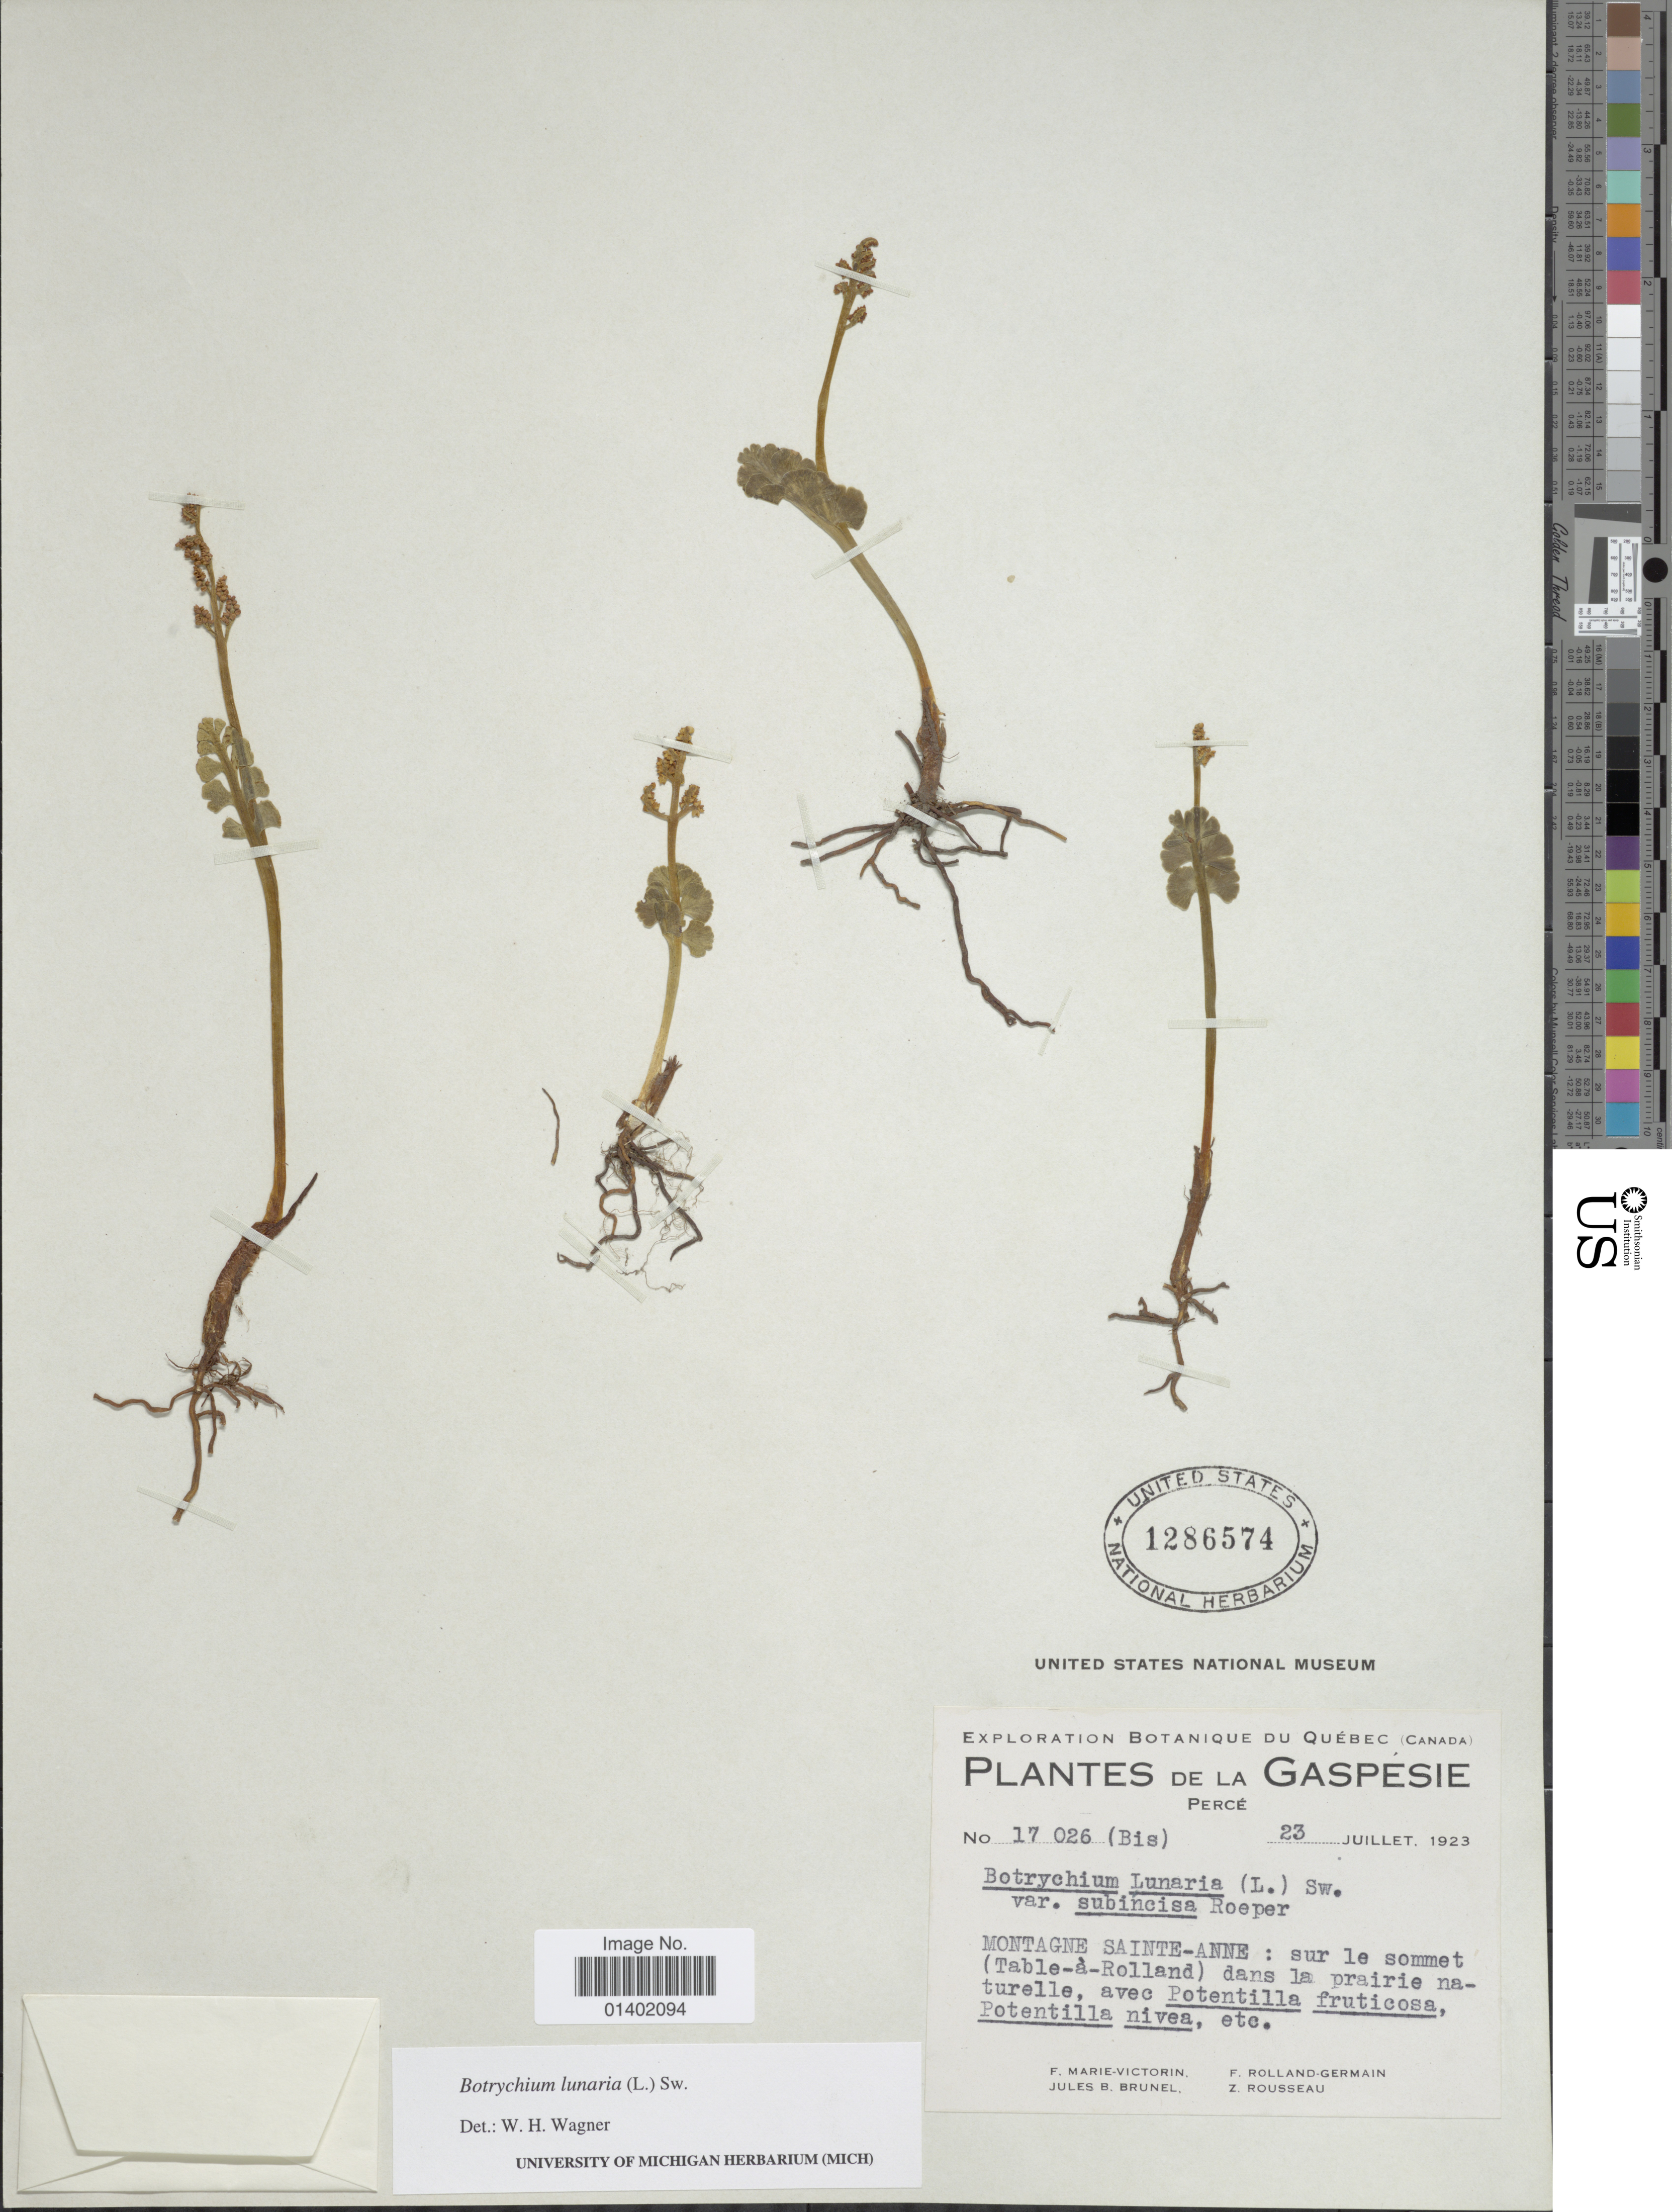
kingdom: Plantae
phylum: Tracheophyta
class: Polypodiopsida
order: Ophioglossales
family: Ophioglossaceae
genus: Botrychium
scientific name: Botrychium lunaria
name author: (L.) Sw.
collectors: F. Victorin, J. Brunel, Rolland-Germain & Z. Rousseau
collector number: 17026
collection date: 1923-07-23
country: Canada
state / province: Quebec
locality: Gaspesie Perce, Montagne Sainte- Anne, Potentilla nivea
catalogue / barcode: US 1286574